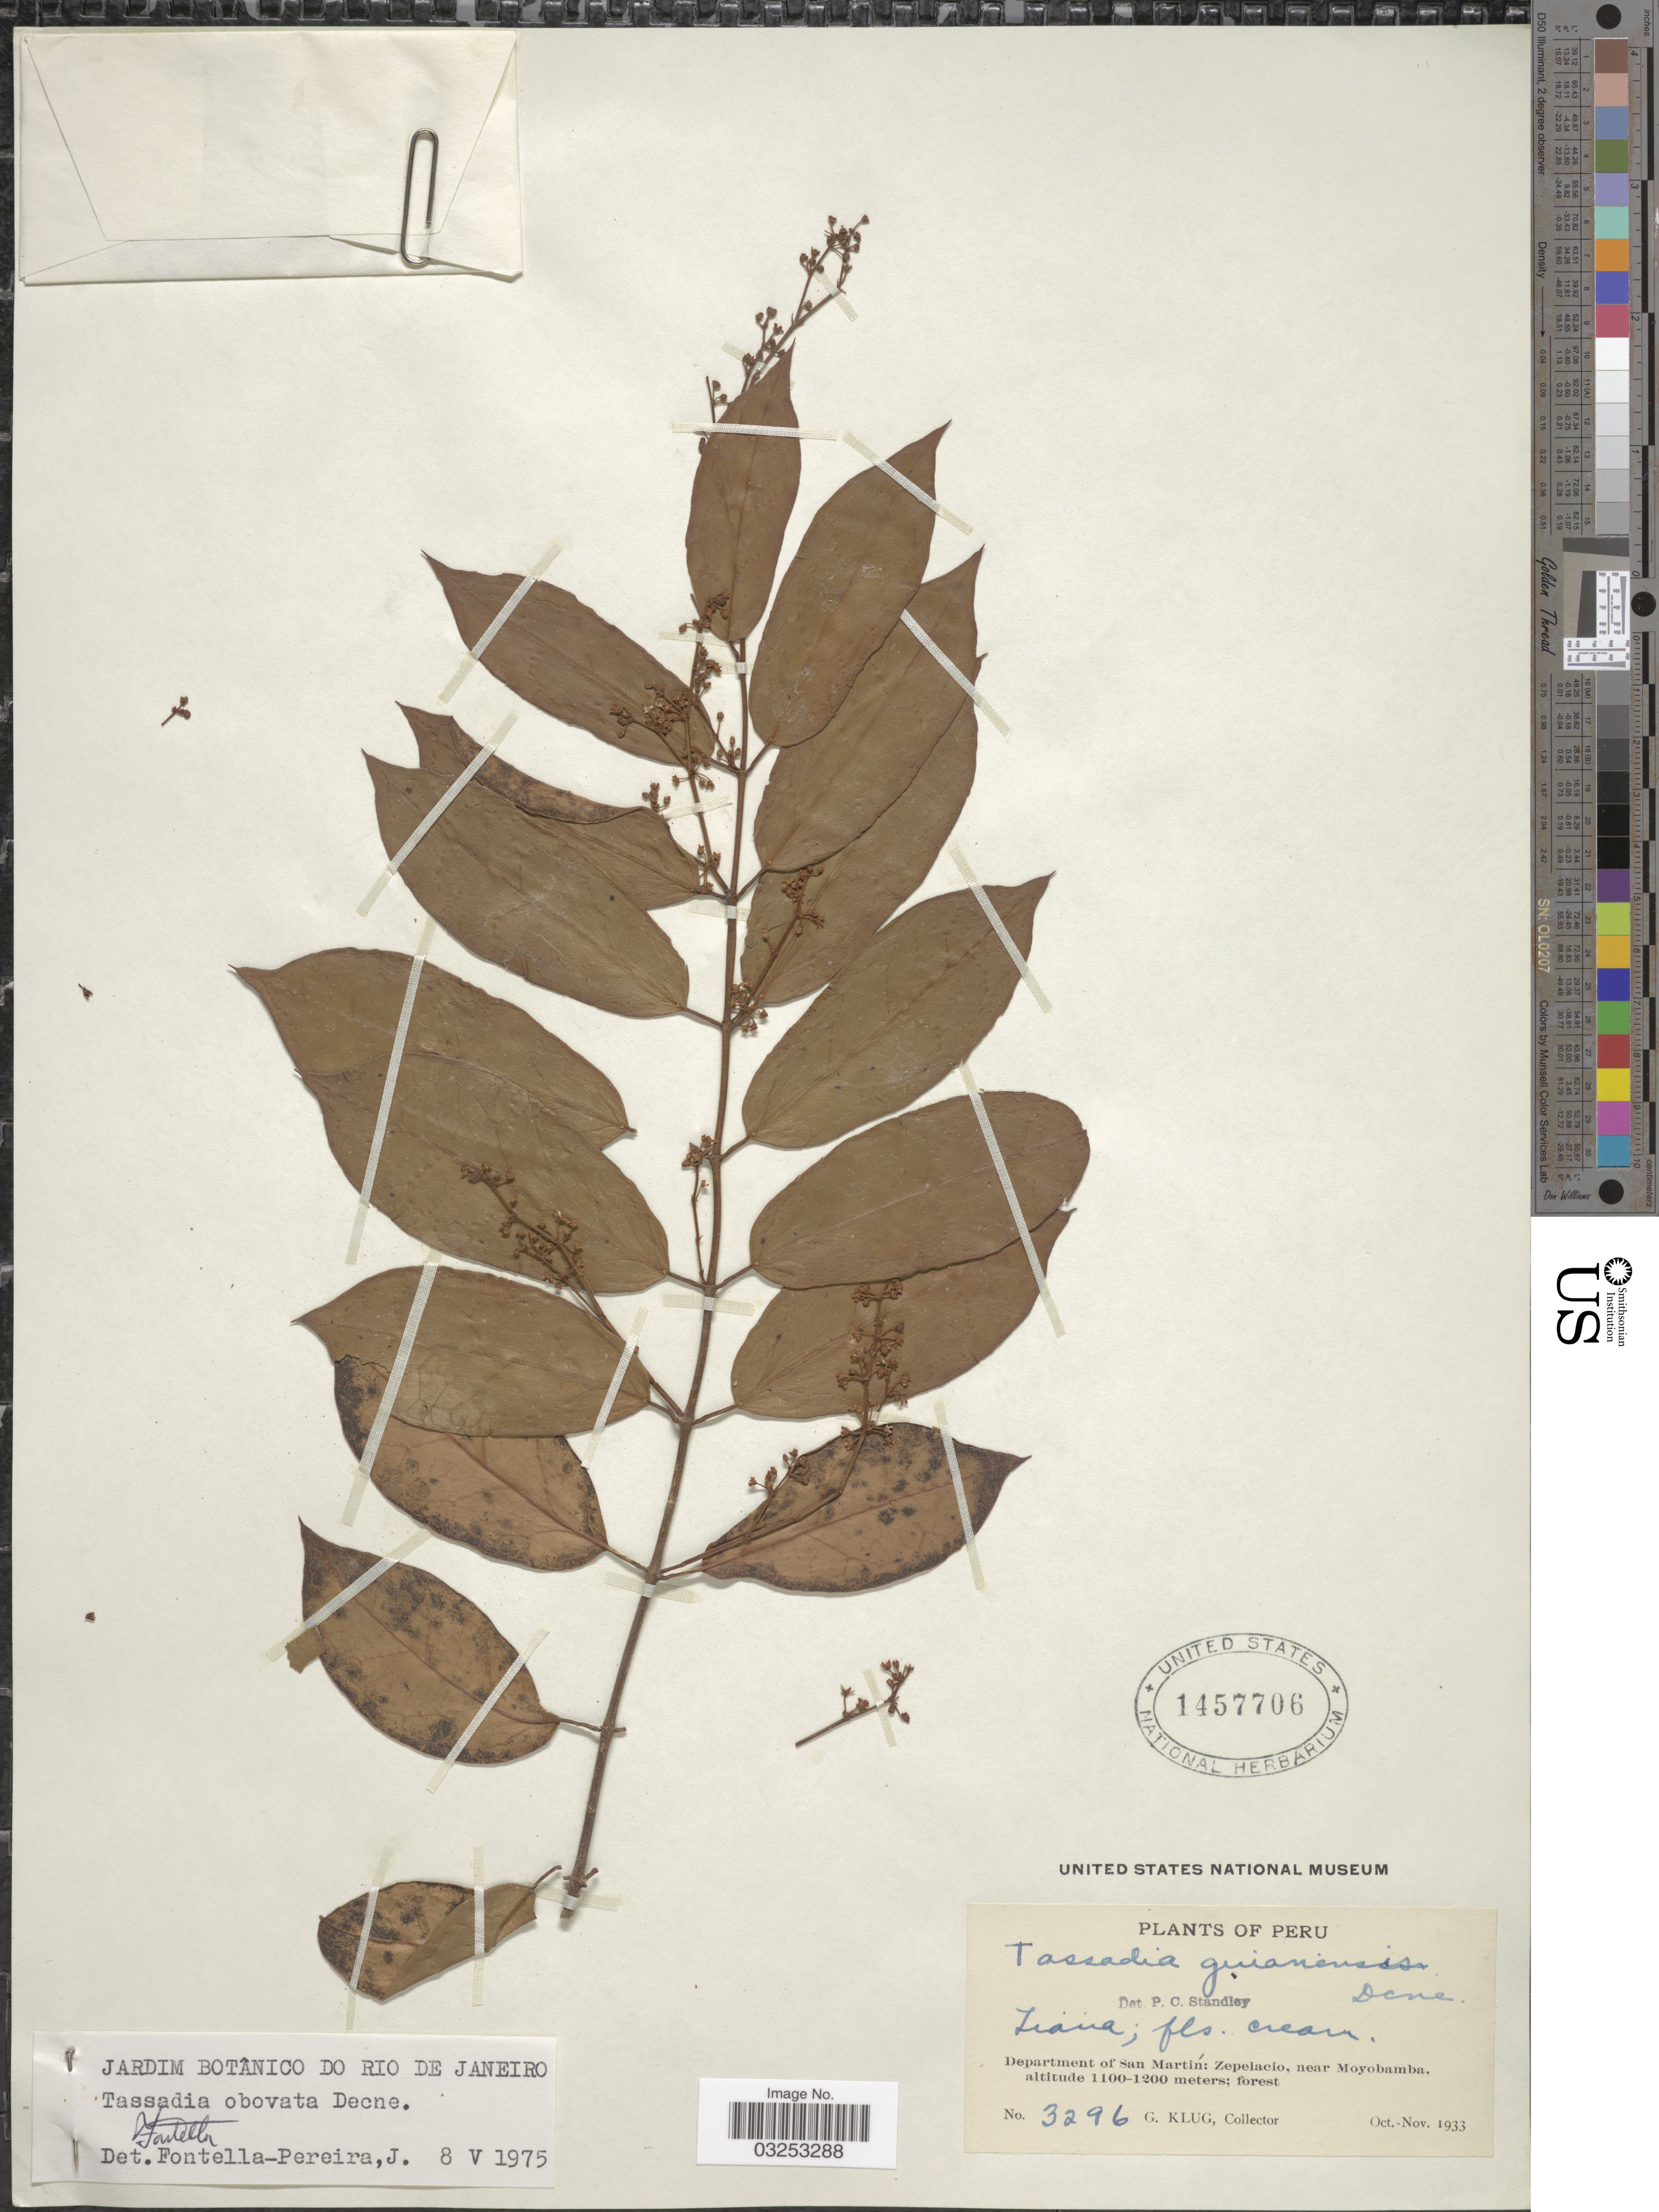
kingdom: Plantae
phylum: Tracheophyta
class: Magnoliopsida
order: Gentianales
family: Apocynaceae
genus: Tassadia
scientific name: Tassadia obovata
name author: Decne.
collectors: G. Klug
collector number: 3296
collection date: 1933-10/1933-11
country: Peru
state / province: San Martín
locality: Department of San Martín: Zepelacio, near Moyombamba.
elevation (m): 1100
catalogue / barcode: US 1457706